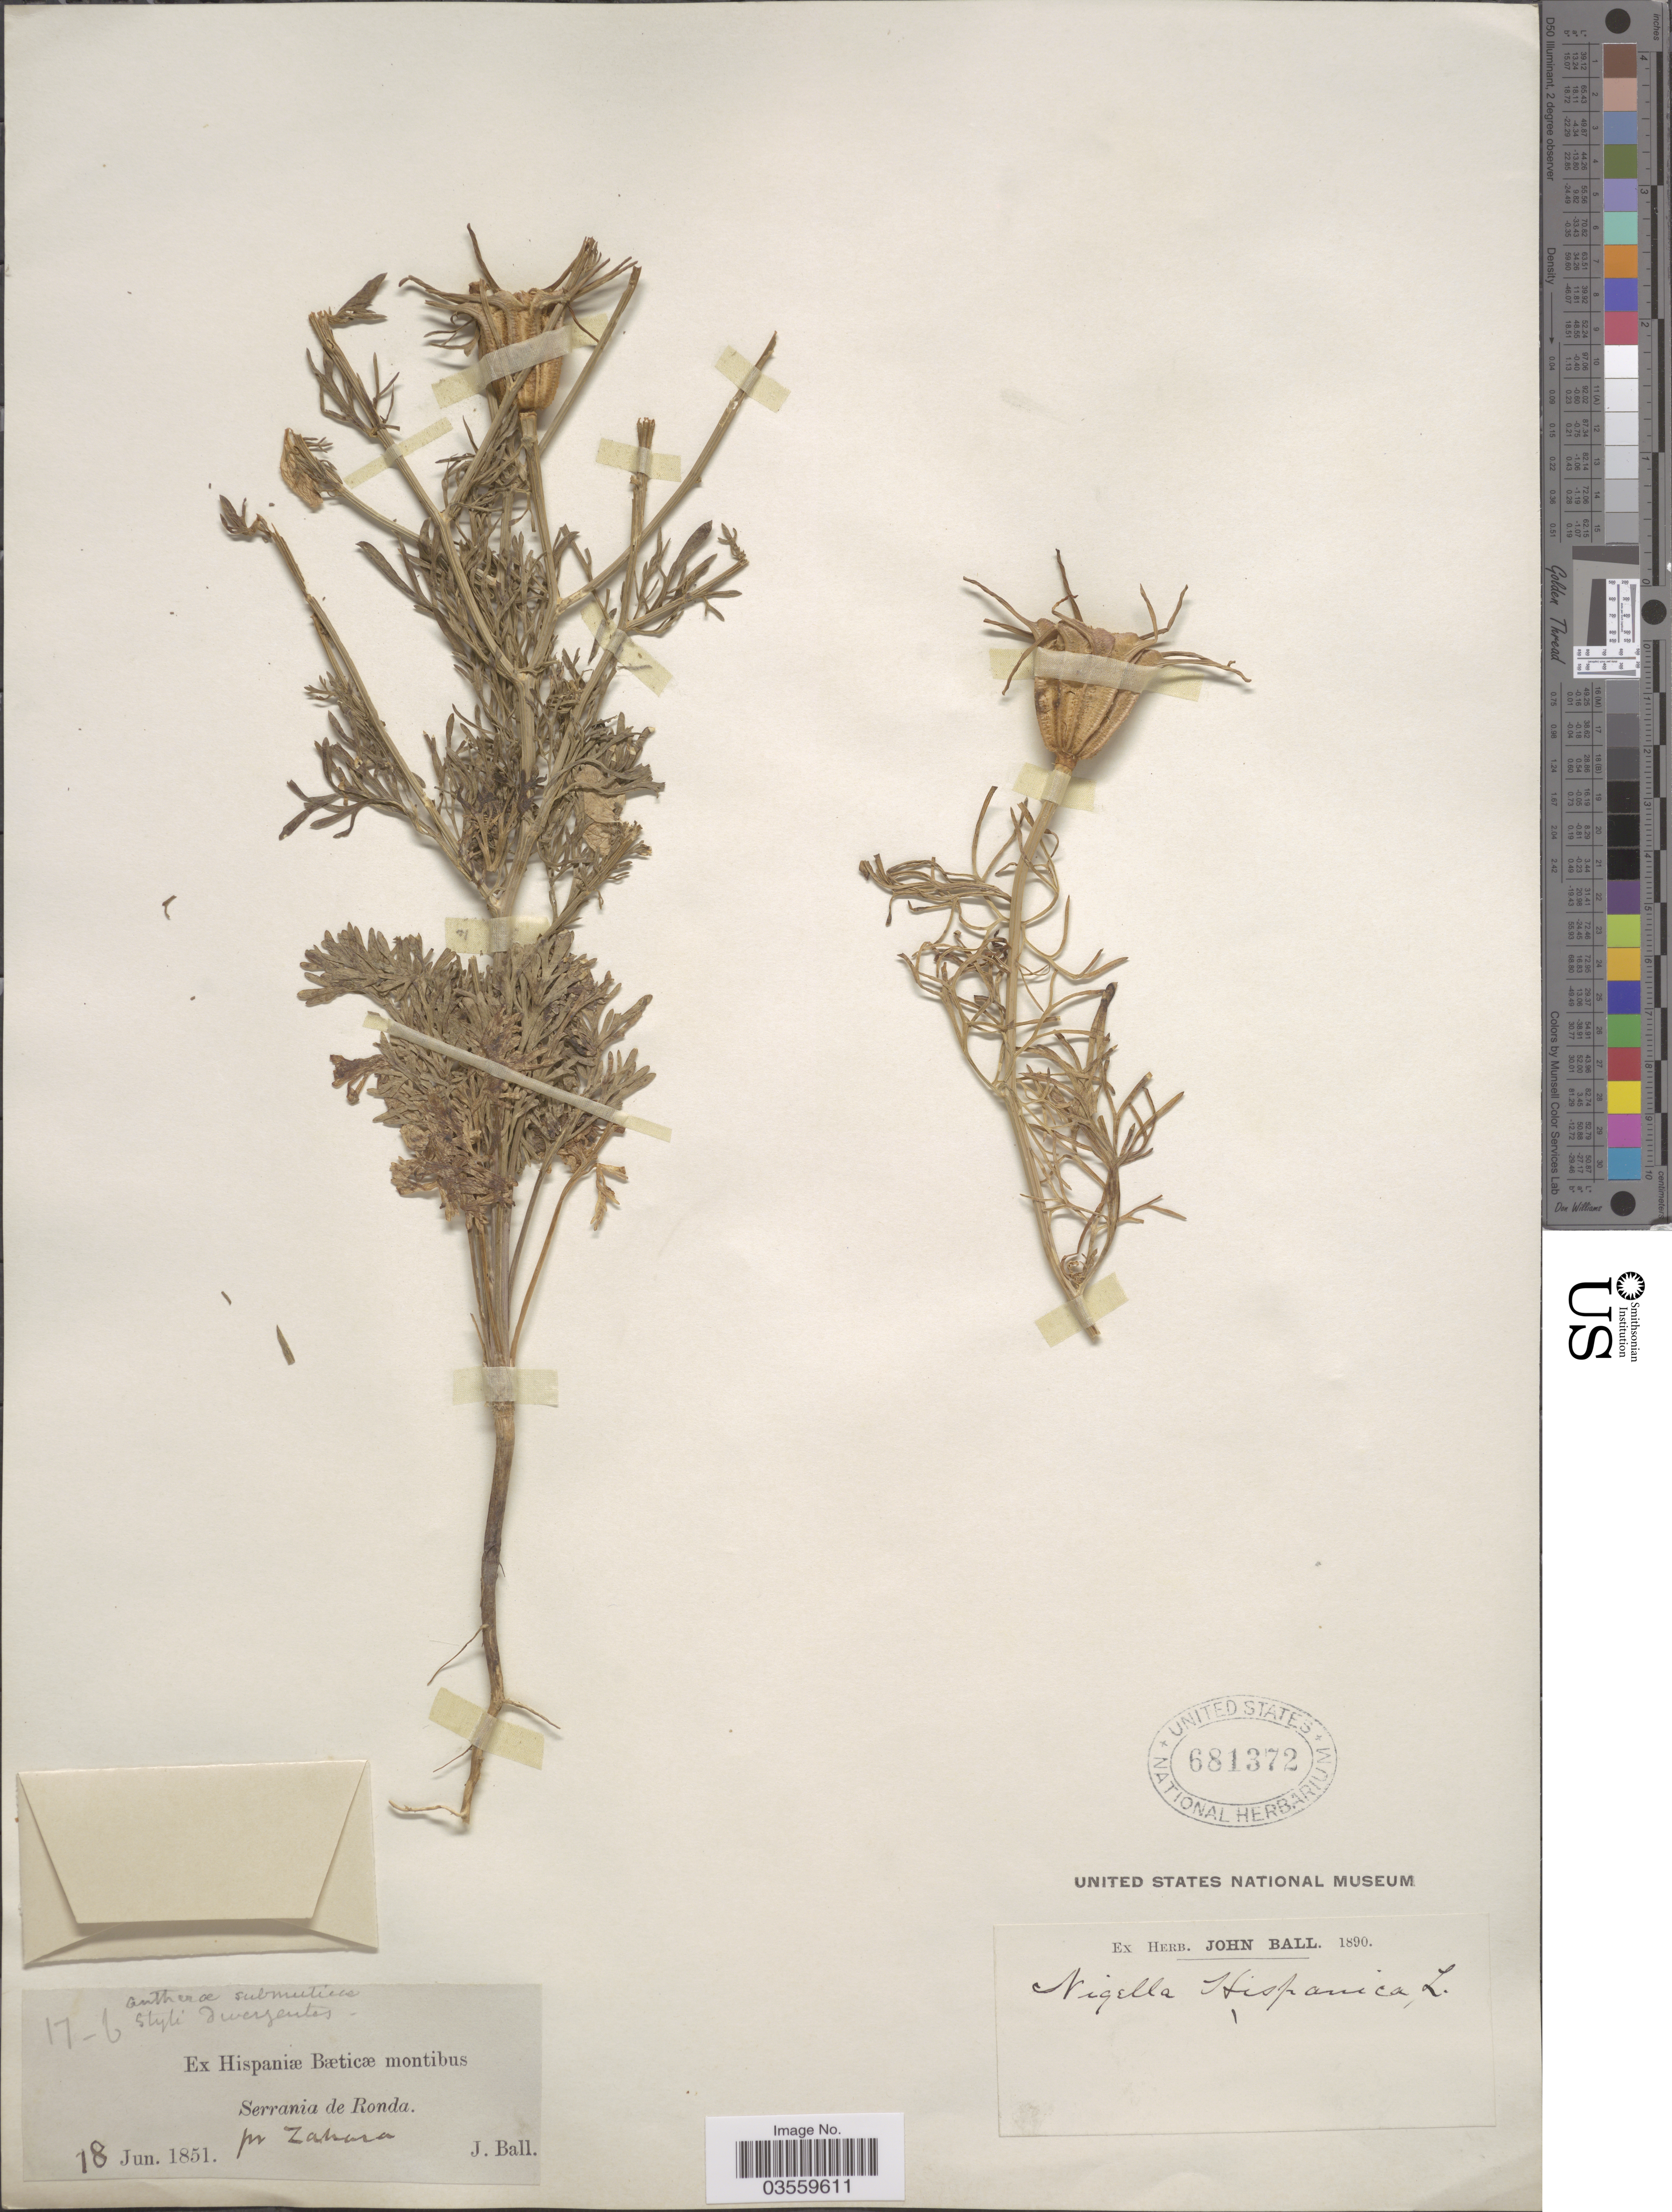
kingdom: Plantae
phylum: Tracheophyta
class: Magnoliopsida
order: Ranunculales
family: Ranunculaceae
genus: Nigella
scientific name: Nigella hispanica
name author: L.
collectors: J. Ball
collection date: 1851-06-18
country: Spain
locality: Ex Hispanie Bætice montibus. Serrania de Ronda pr Zahara.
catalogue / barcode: US 681372